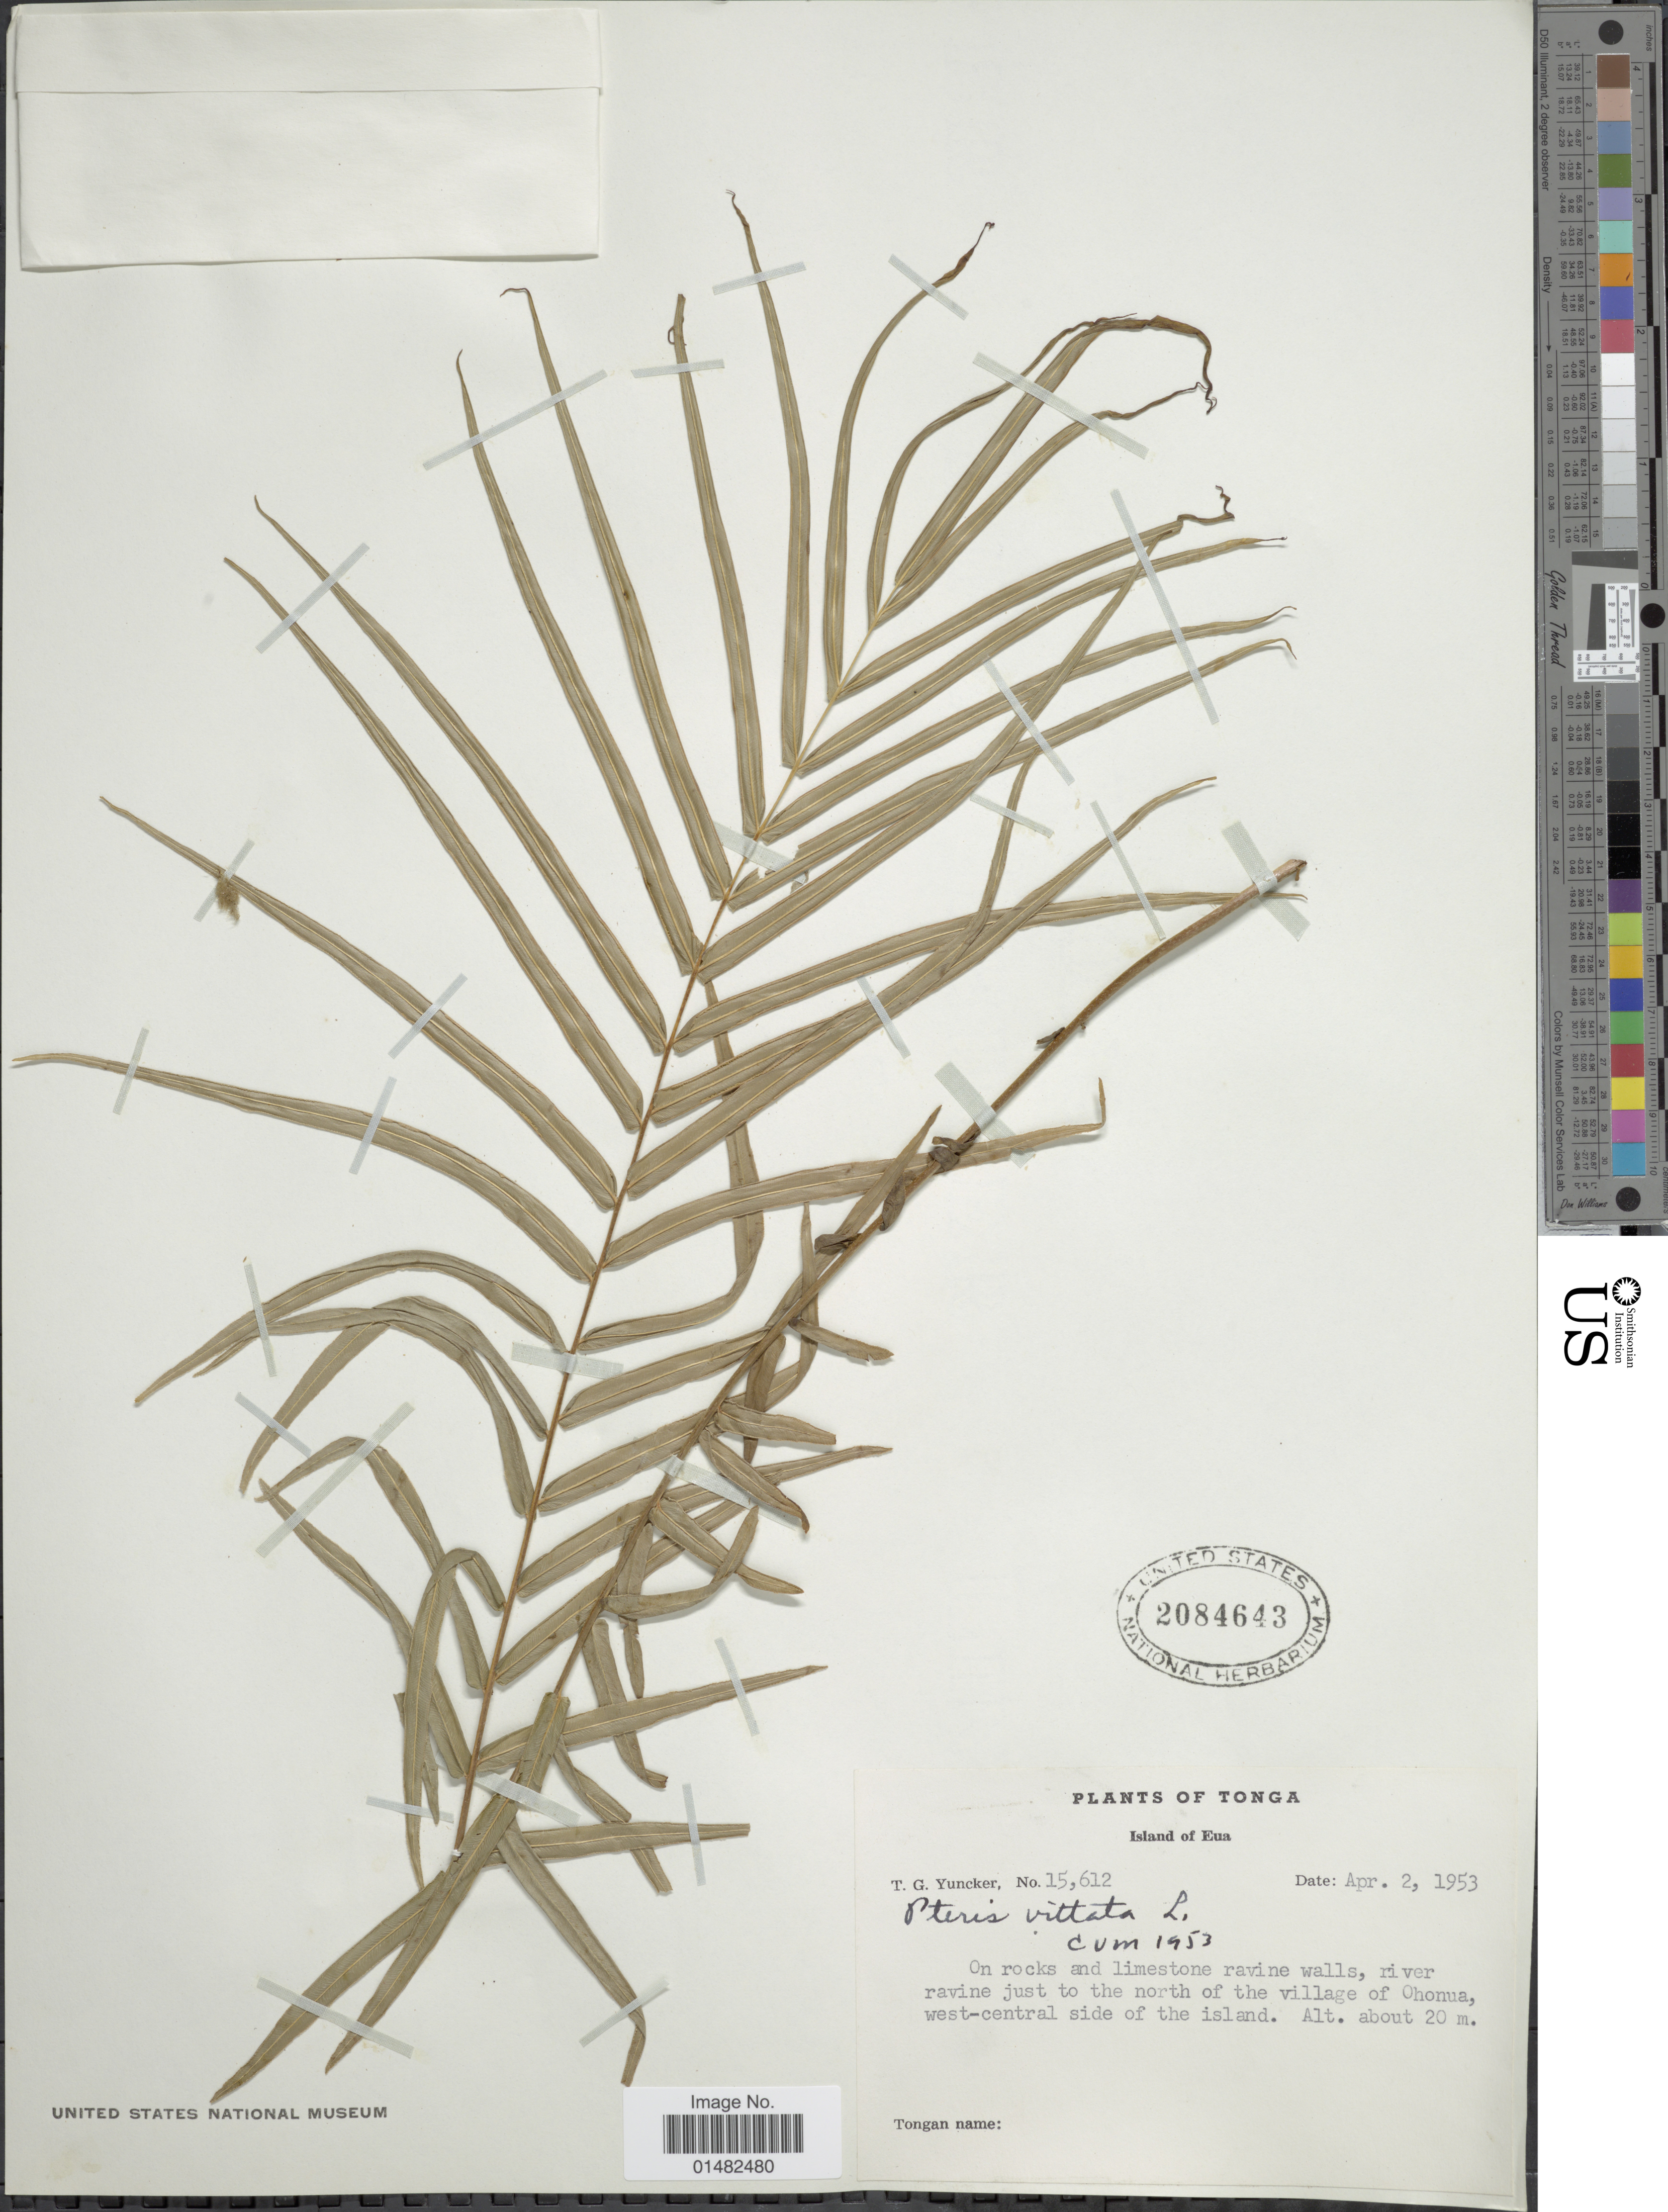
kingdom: Plantae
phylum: Tracheophyta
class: Polypodiopsida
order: Polypodiales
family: Pteridaceae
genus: Pteris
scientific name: Pteris vittata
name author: L.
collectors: T. G. Yuncker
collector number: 15612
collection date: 1953-04-02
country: Tonga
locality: Tonga, Island of Eua, On rocks and limestone ravine walls, river ravine just to the north of the village of Ohonua, west central side of the island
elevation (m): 20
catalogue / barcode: US 2084643